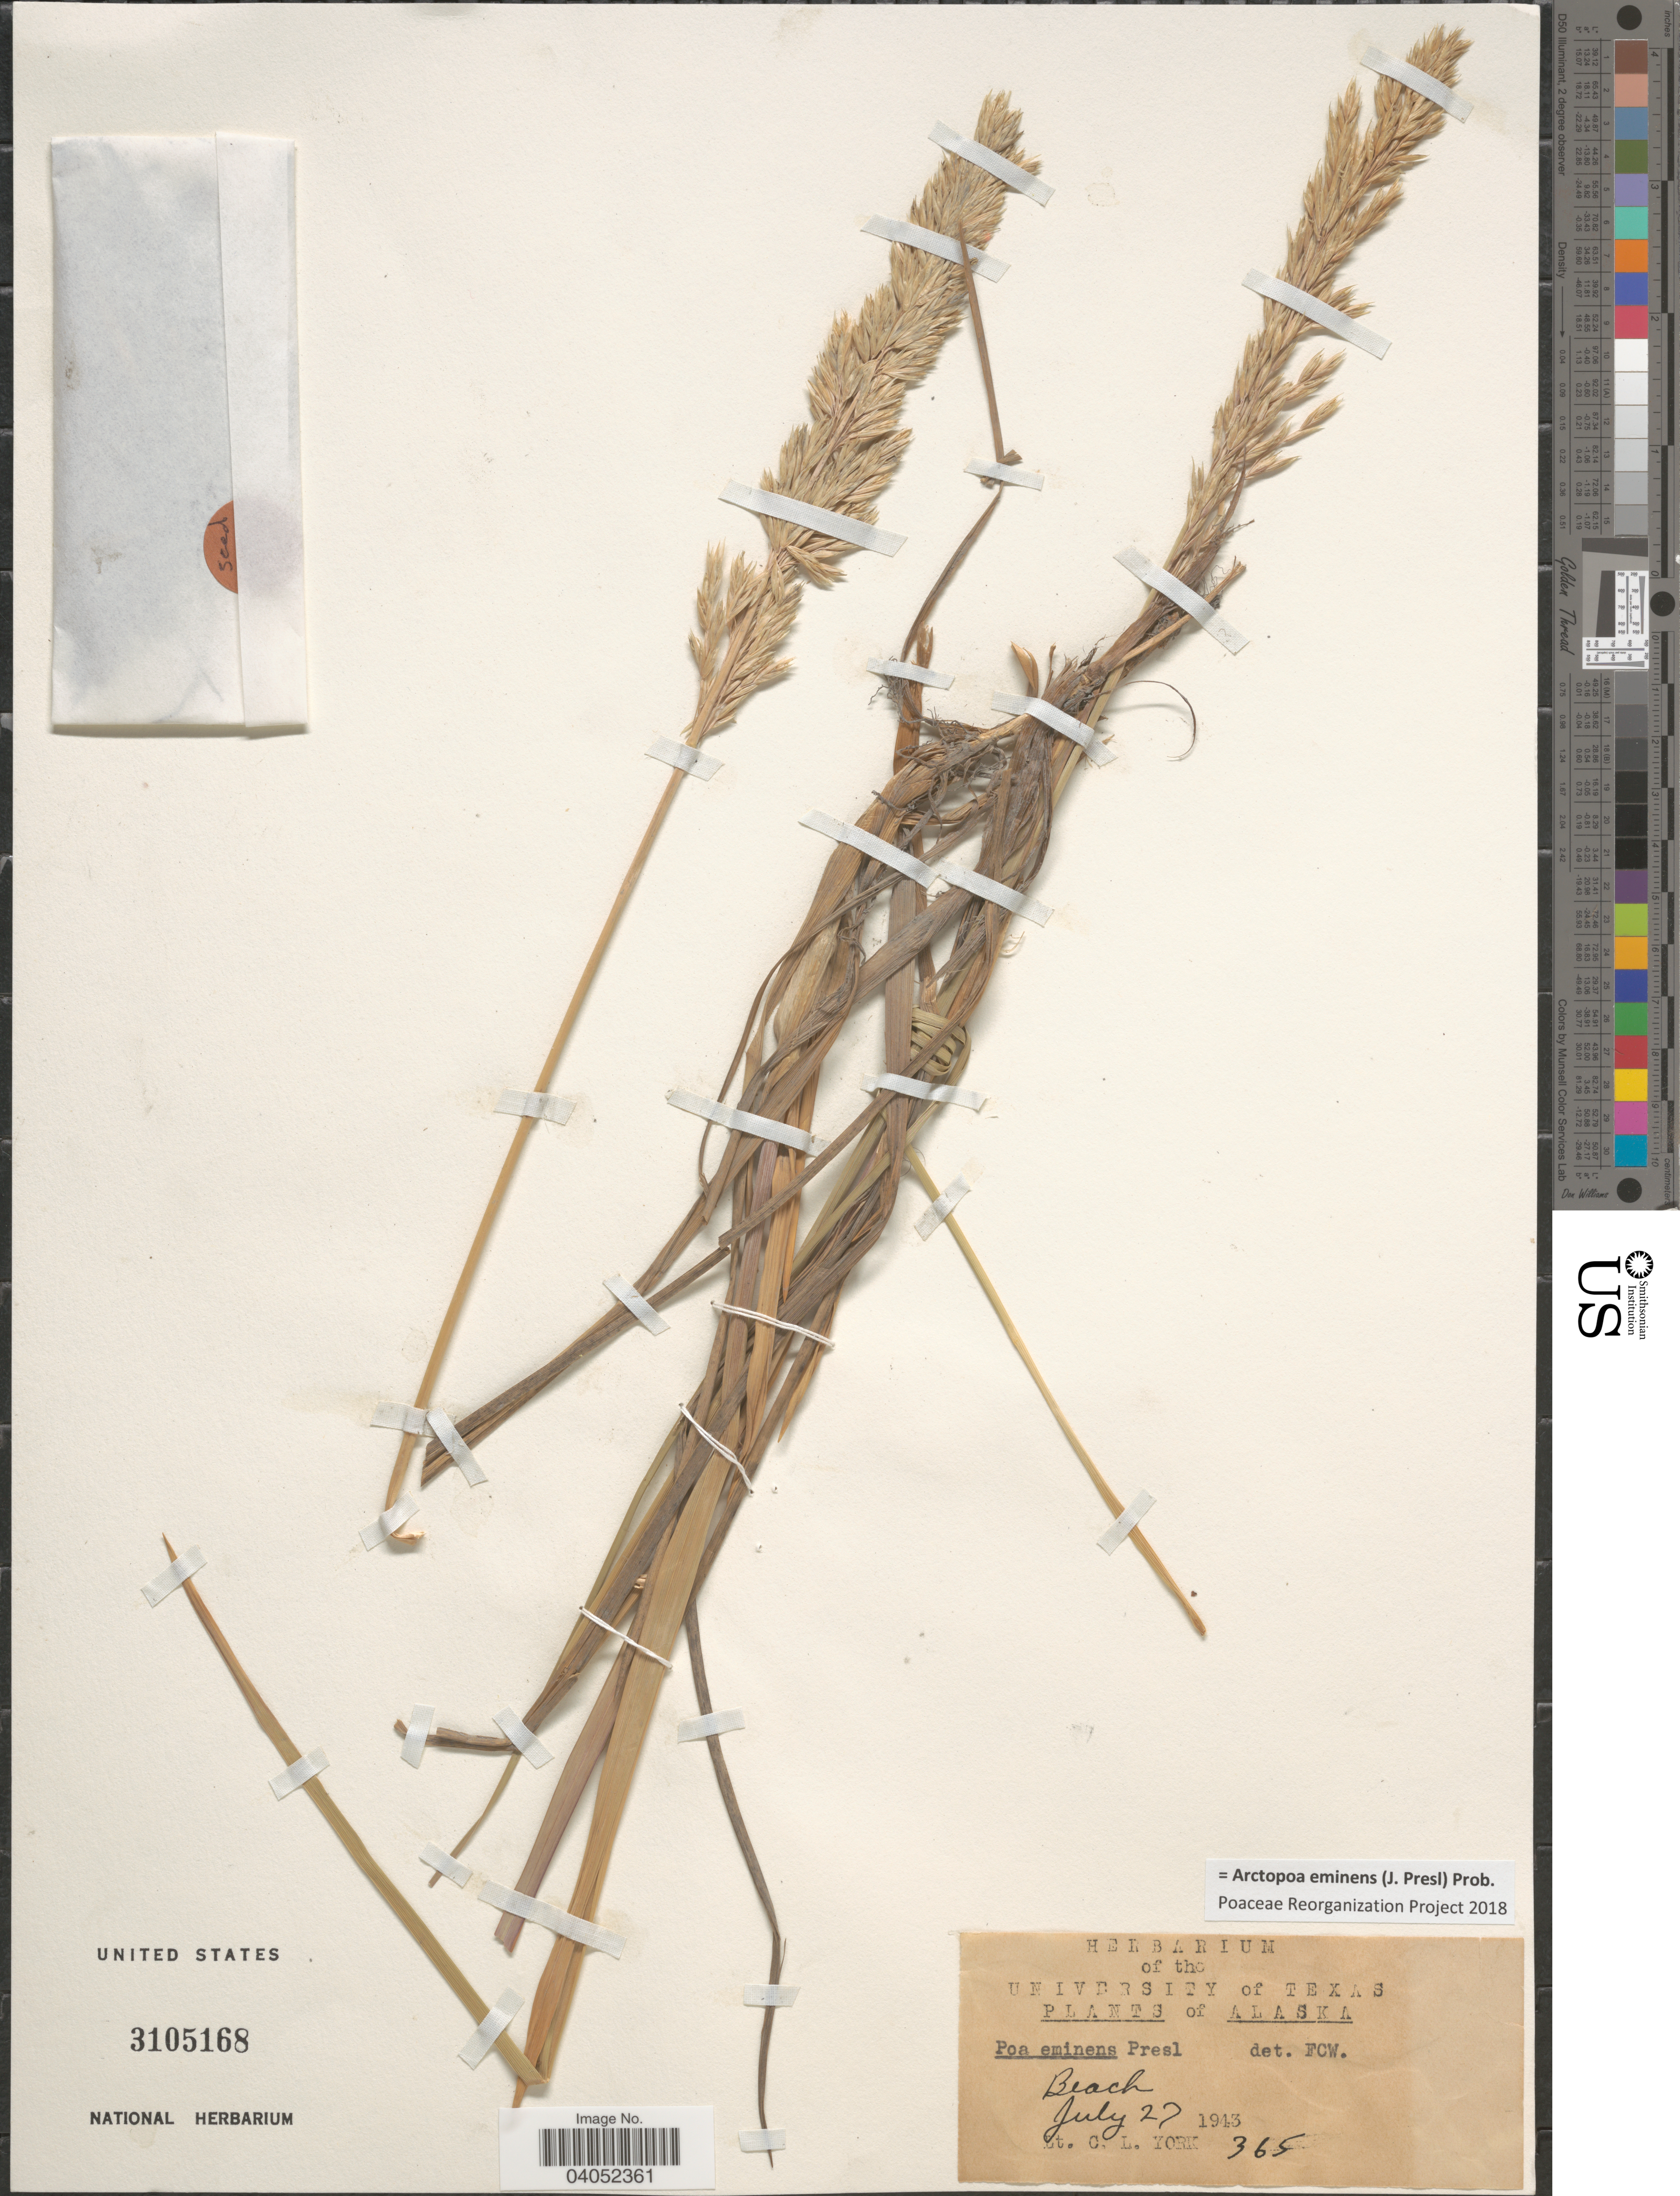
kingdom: Plantae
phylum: Tracheophyta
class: Liliopsida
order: Poales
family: Poaceae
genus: Arctopoa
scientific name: Arctopoa eminens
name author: (J. Presl) Prob.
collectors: C. L. York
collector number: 365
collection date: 1943-07-27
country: United States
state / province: Alaska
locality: Beach.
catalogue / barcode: US 3105168